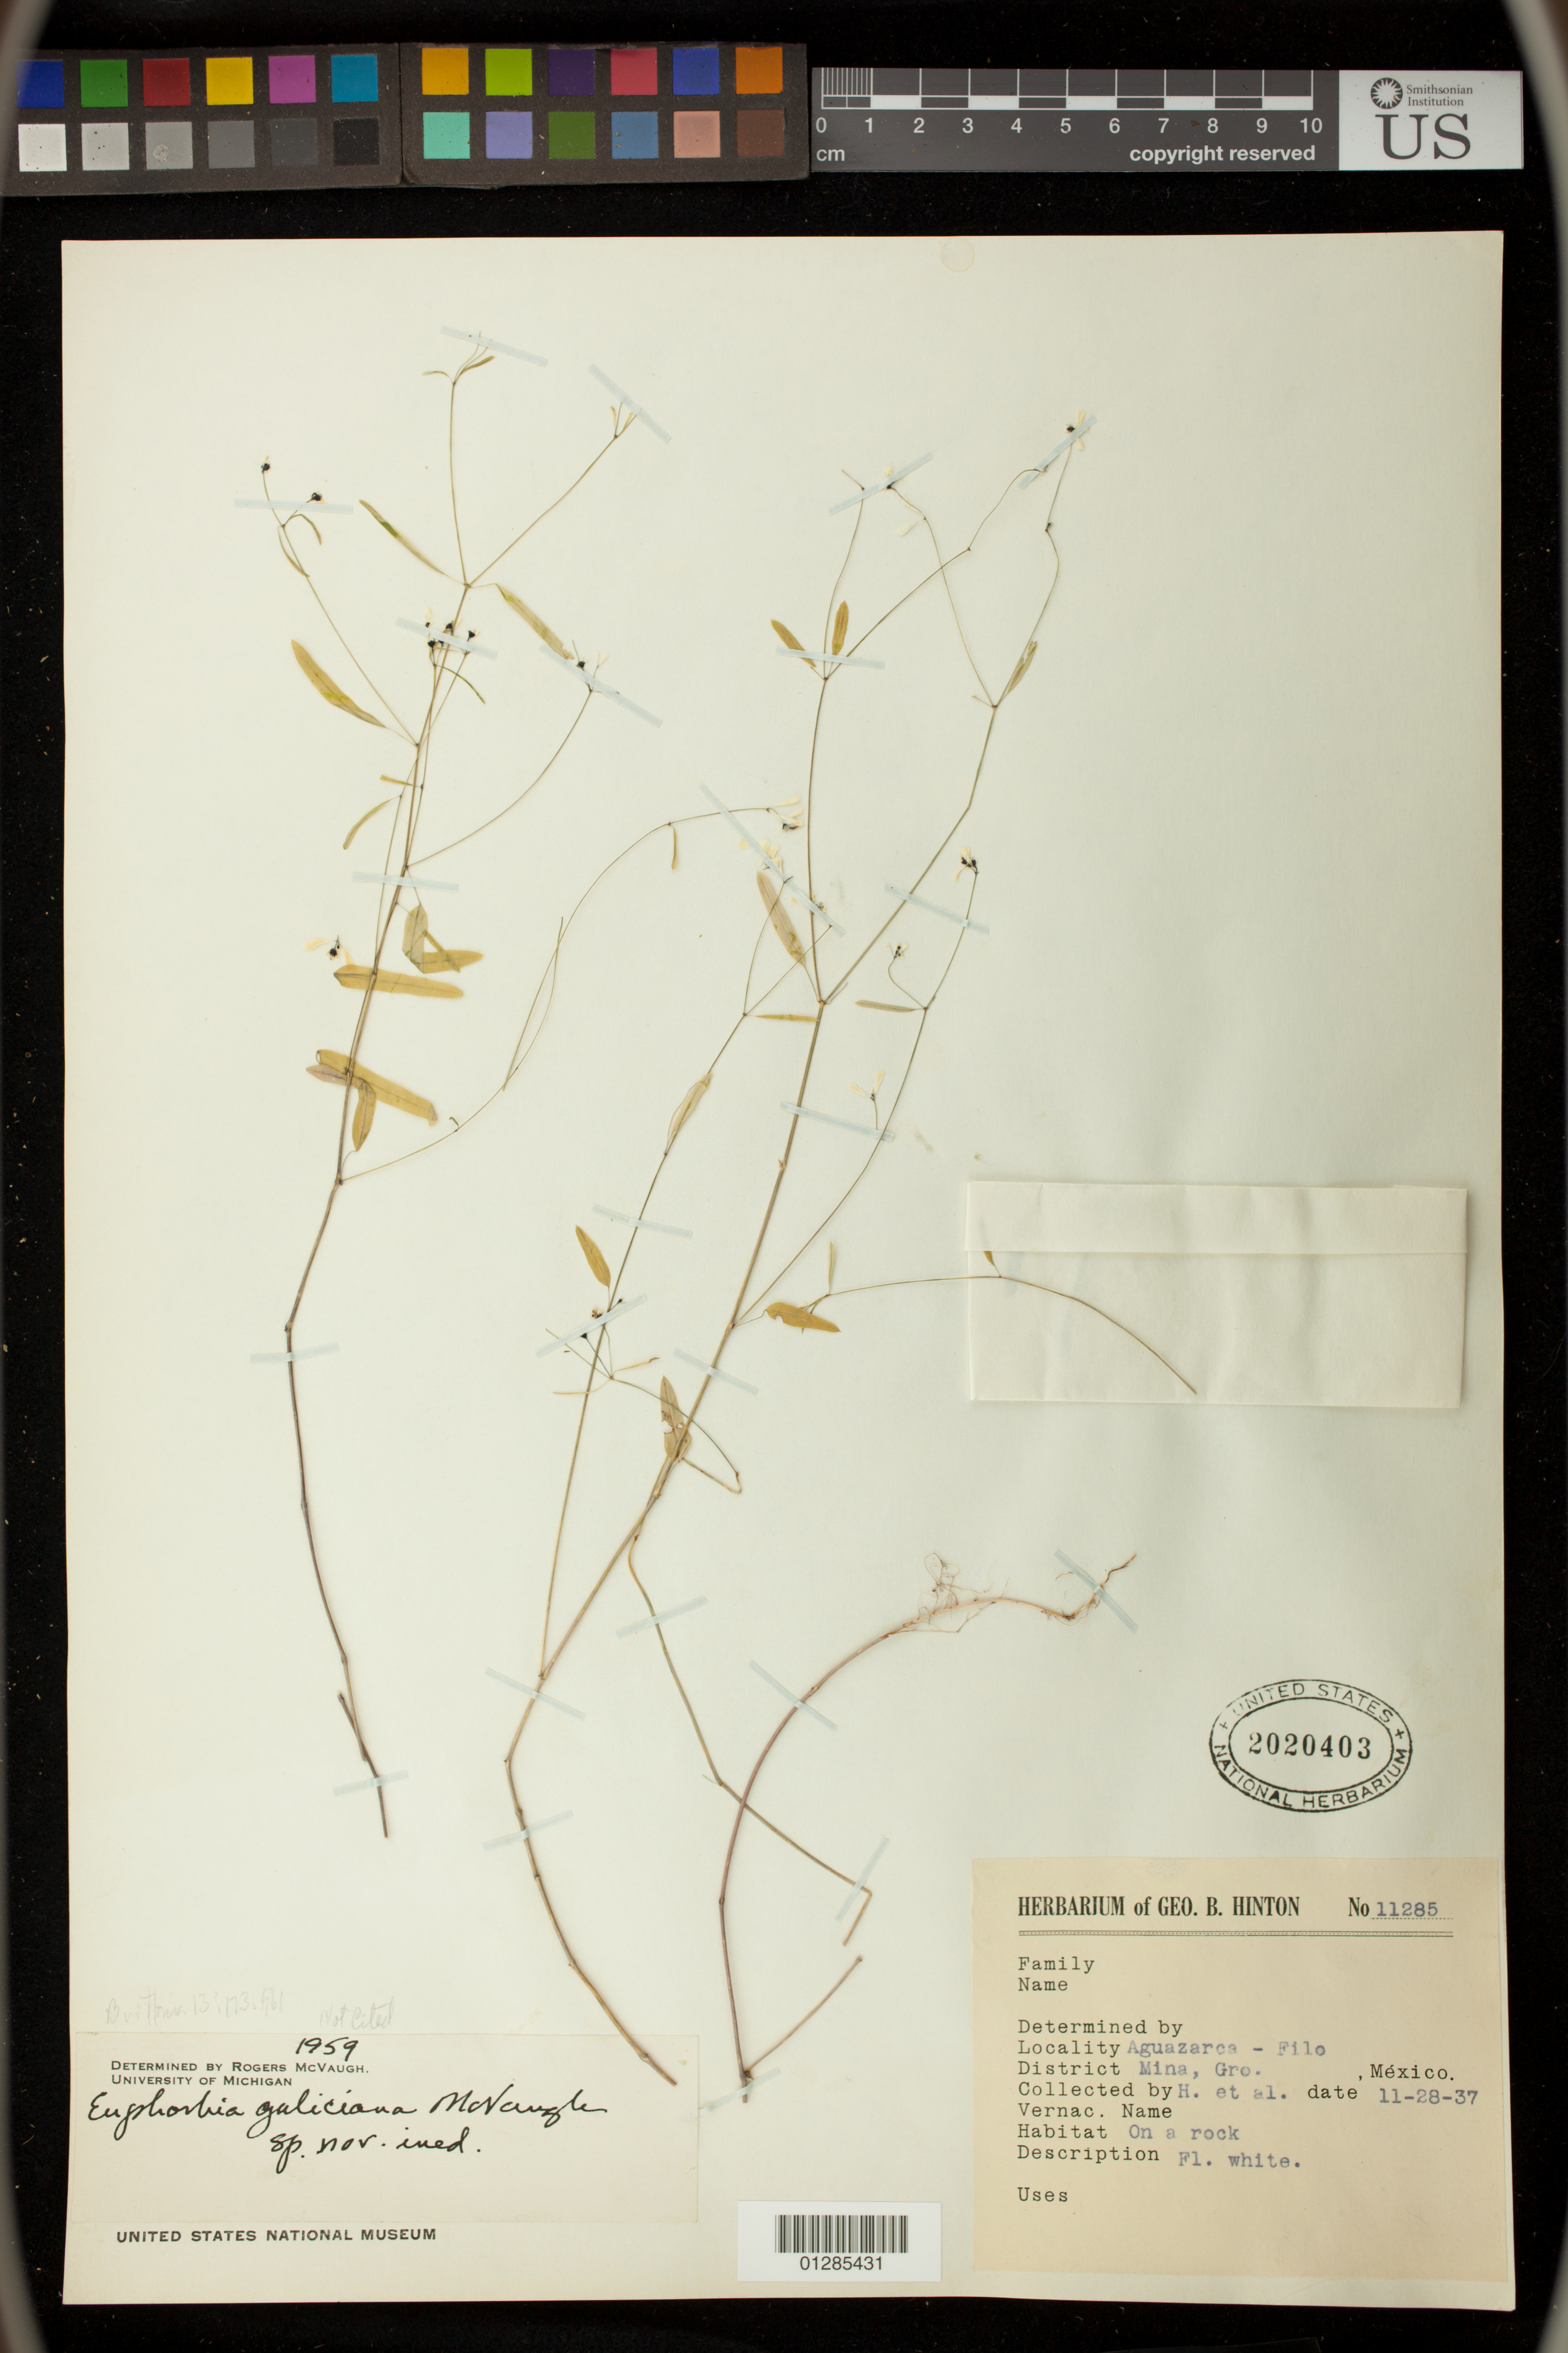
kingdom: Plantae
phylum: Tracheophyta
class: Magnoliopsida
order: Malpighiales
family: Euphorbiaceae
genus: Euphorbia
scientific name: Euphorbia graminea var. novogaliciana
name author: McVaugh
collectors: G. B. Hinton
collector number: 11285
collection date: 1937-11-28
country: Mexico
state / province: Guerrero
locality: Aguazarca - Filo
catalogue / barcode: US 2020403